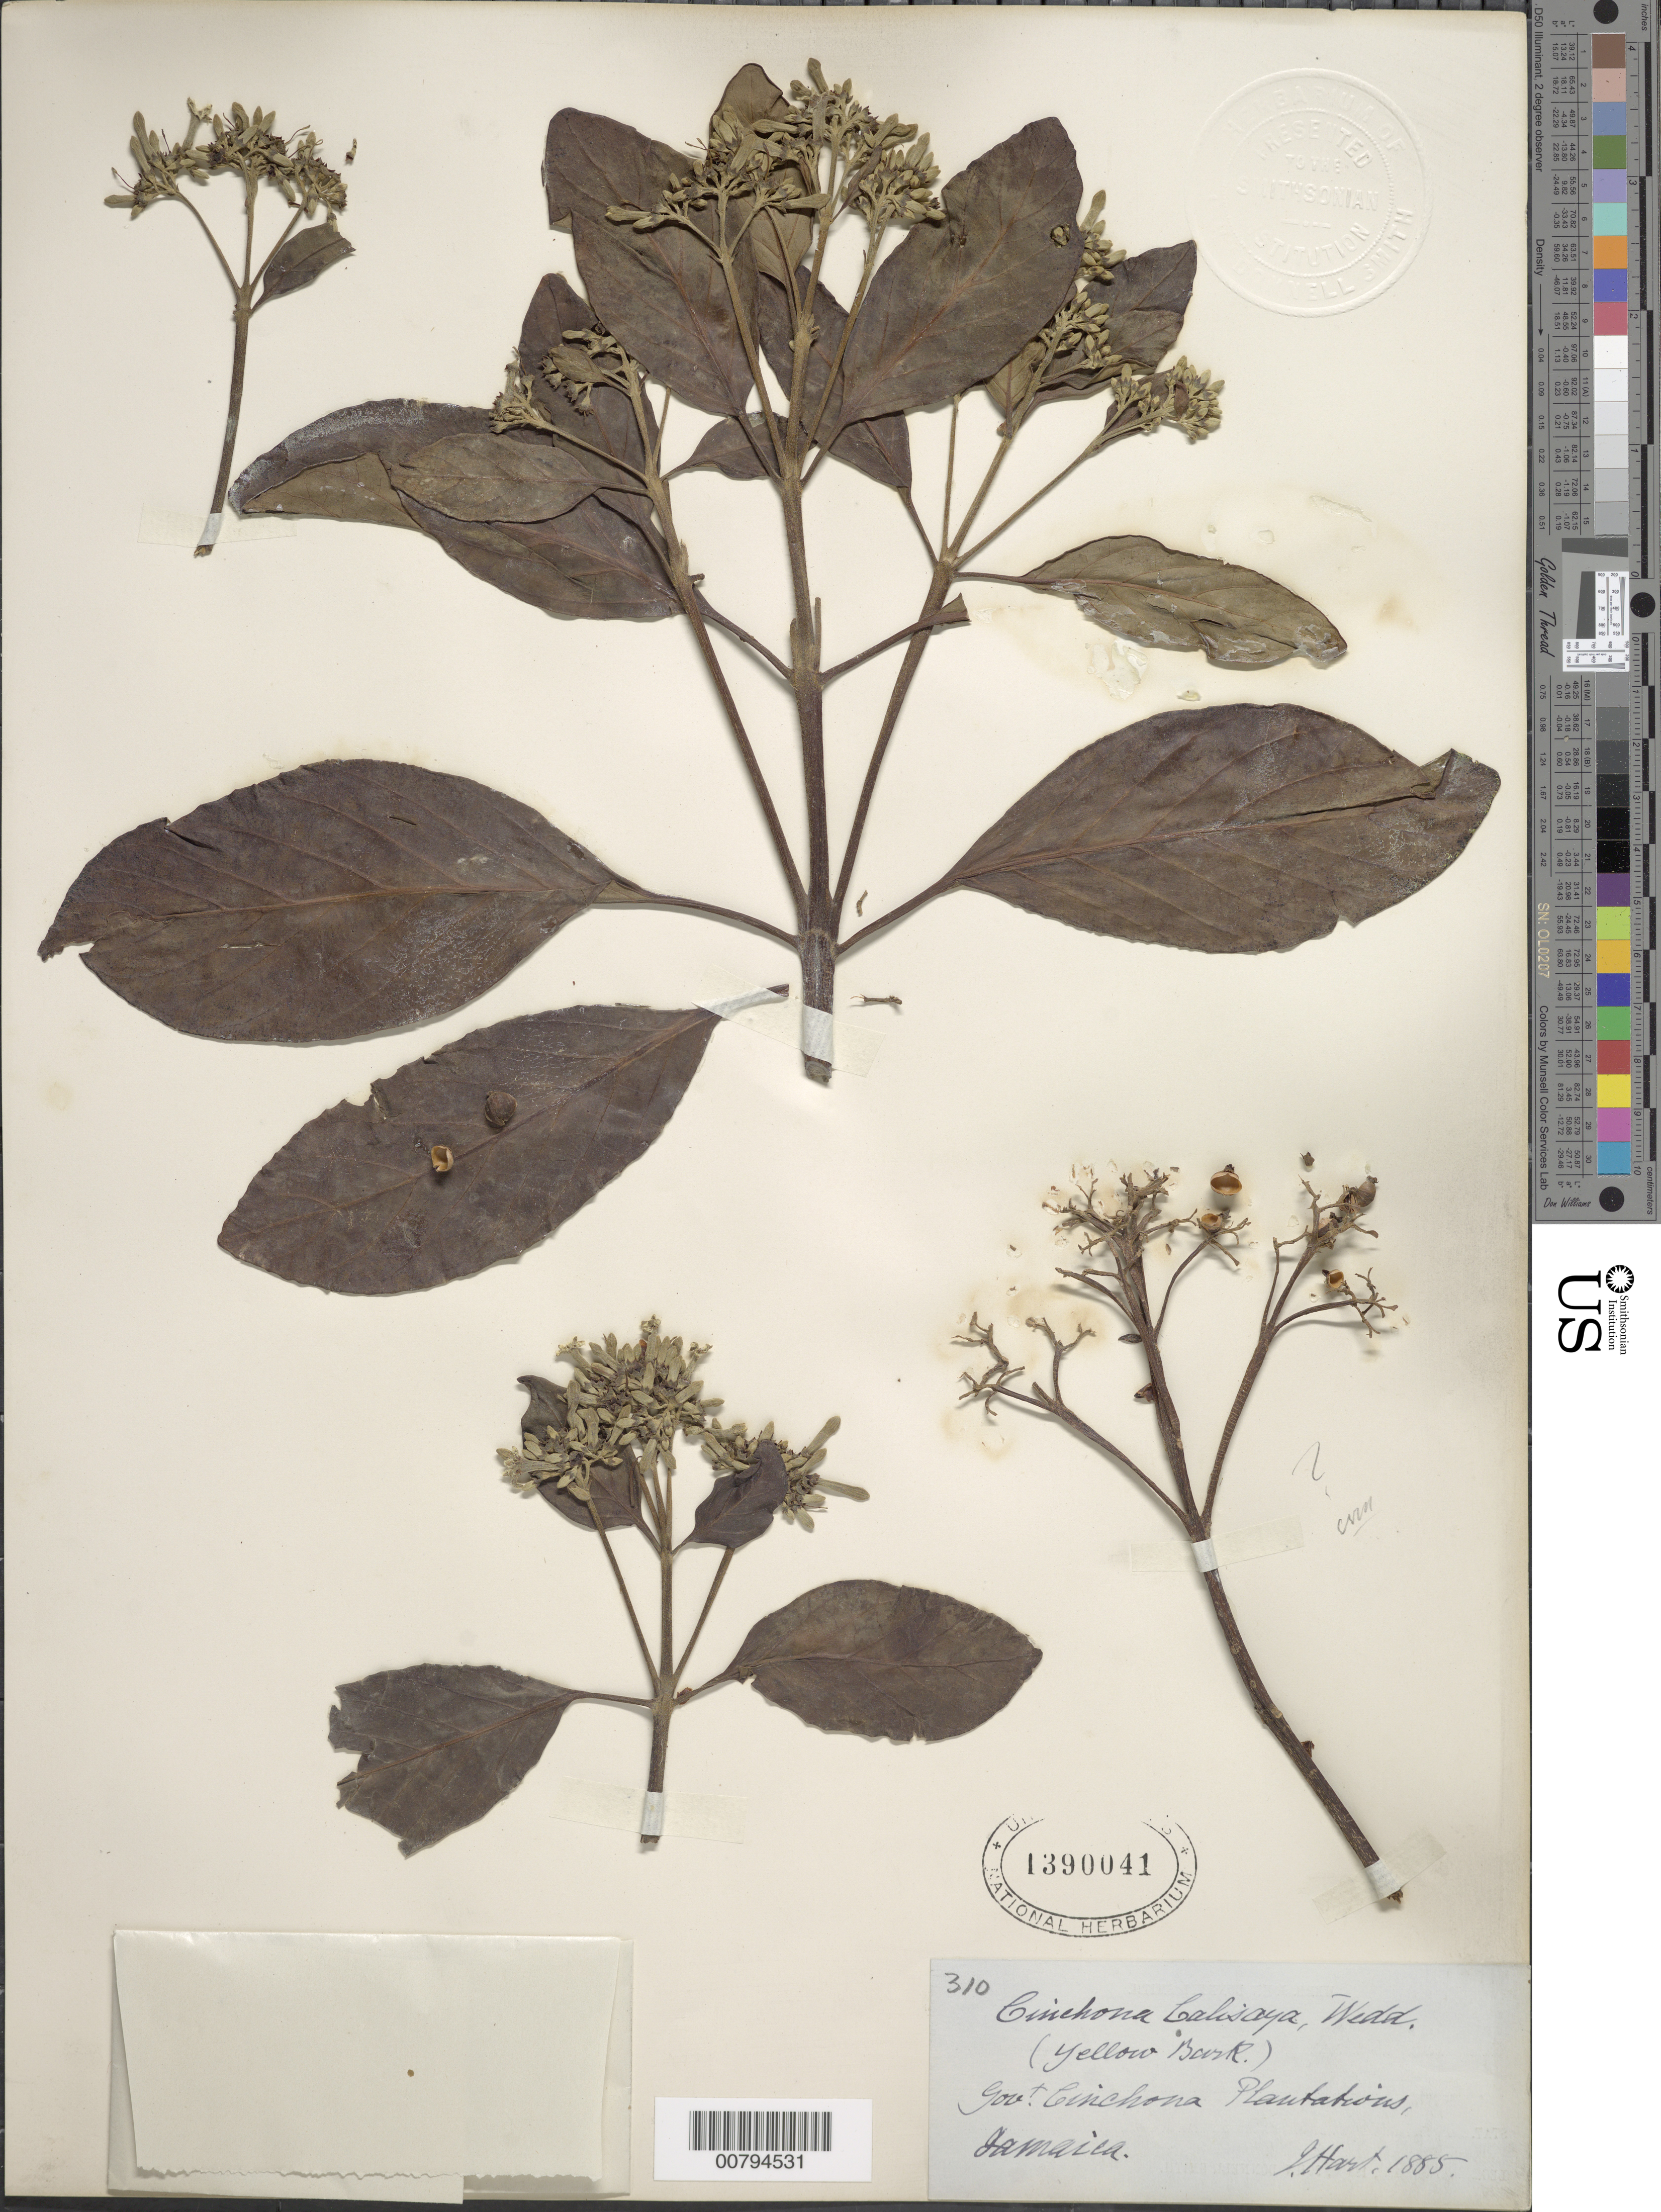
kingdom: Plantae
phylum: Tracheophyta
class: Magnoliopsida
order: Gentianales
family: Rubiaceae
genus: Cinchona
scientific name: Cinchona sp.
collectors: J. Hart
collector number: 310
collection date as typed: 1885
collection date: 1885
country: Jamaica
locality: Government Cinchona Plantations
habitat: Plantation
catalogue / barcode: US 1390041